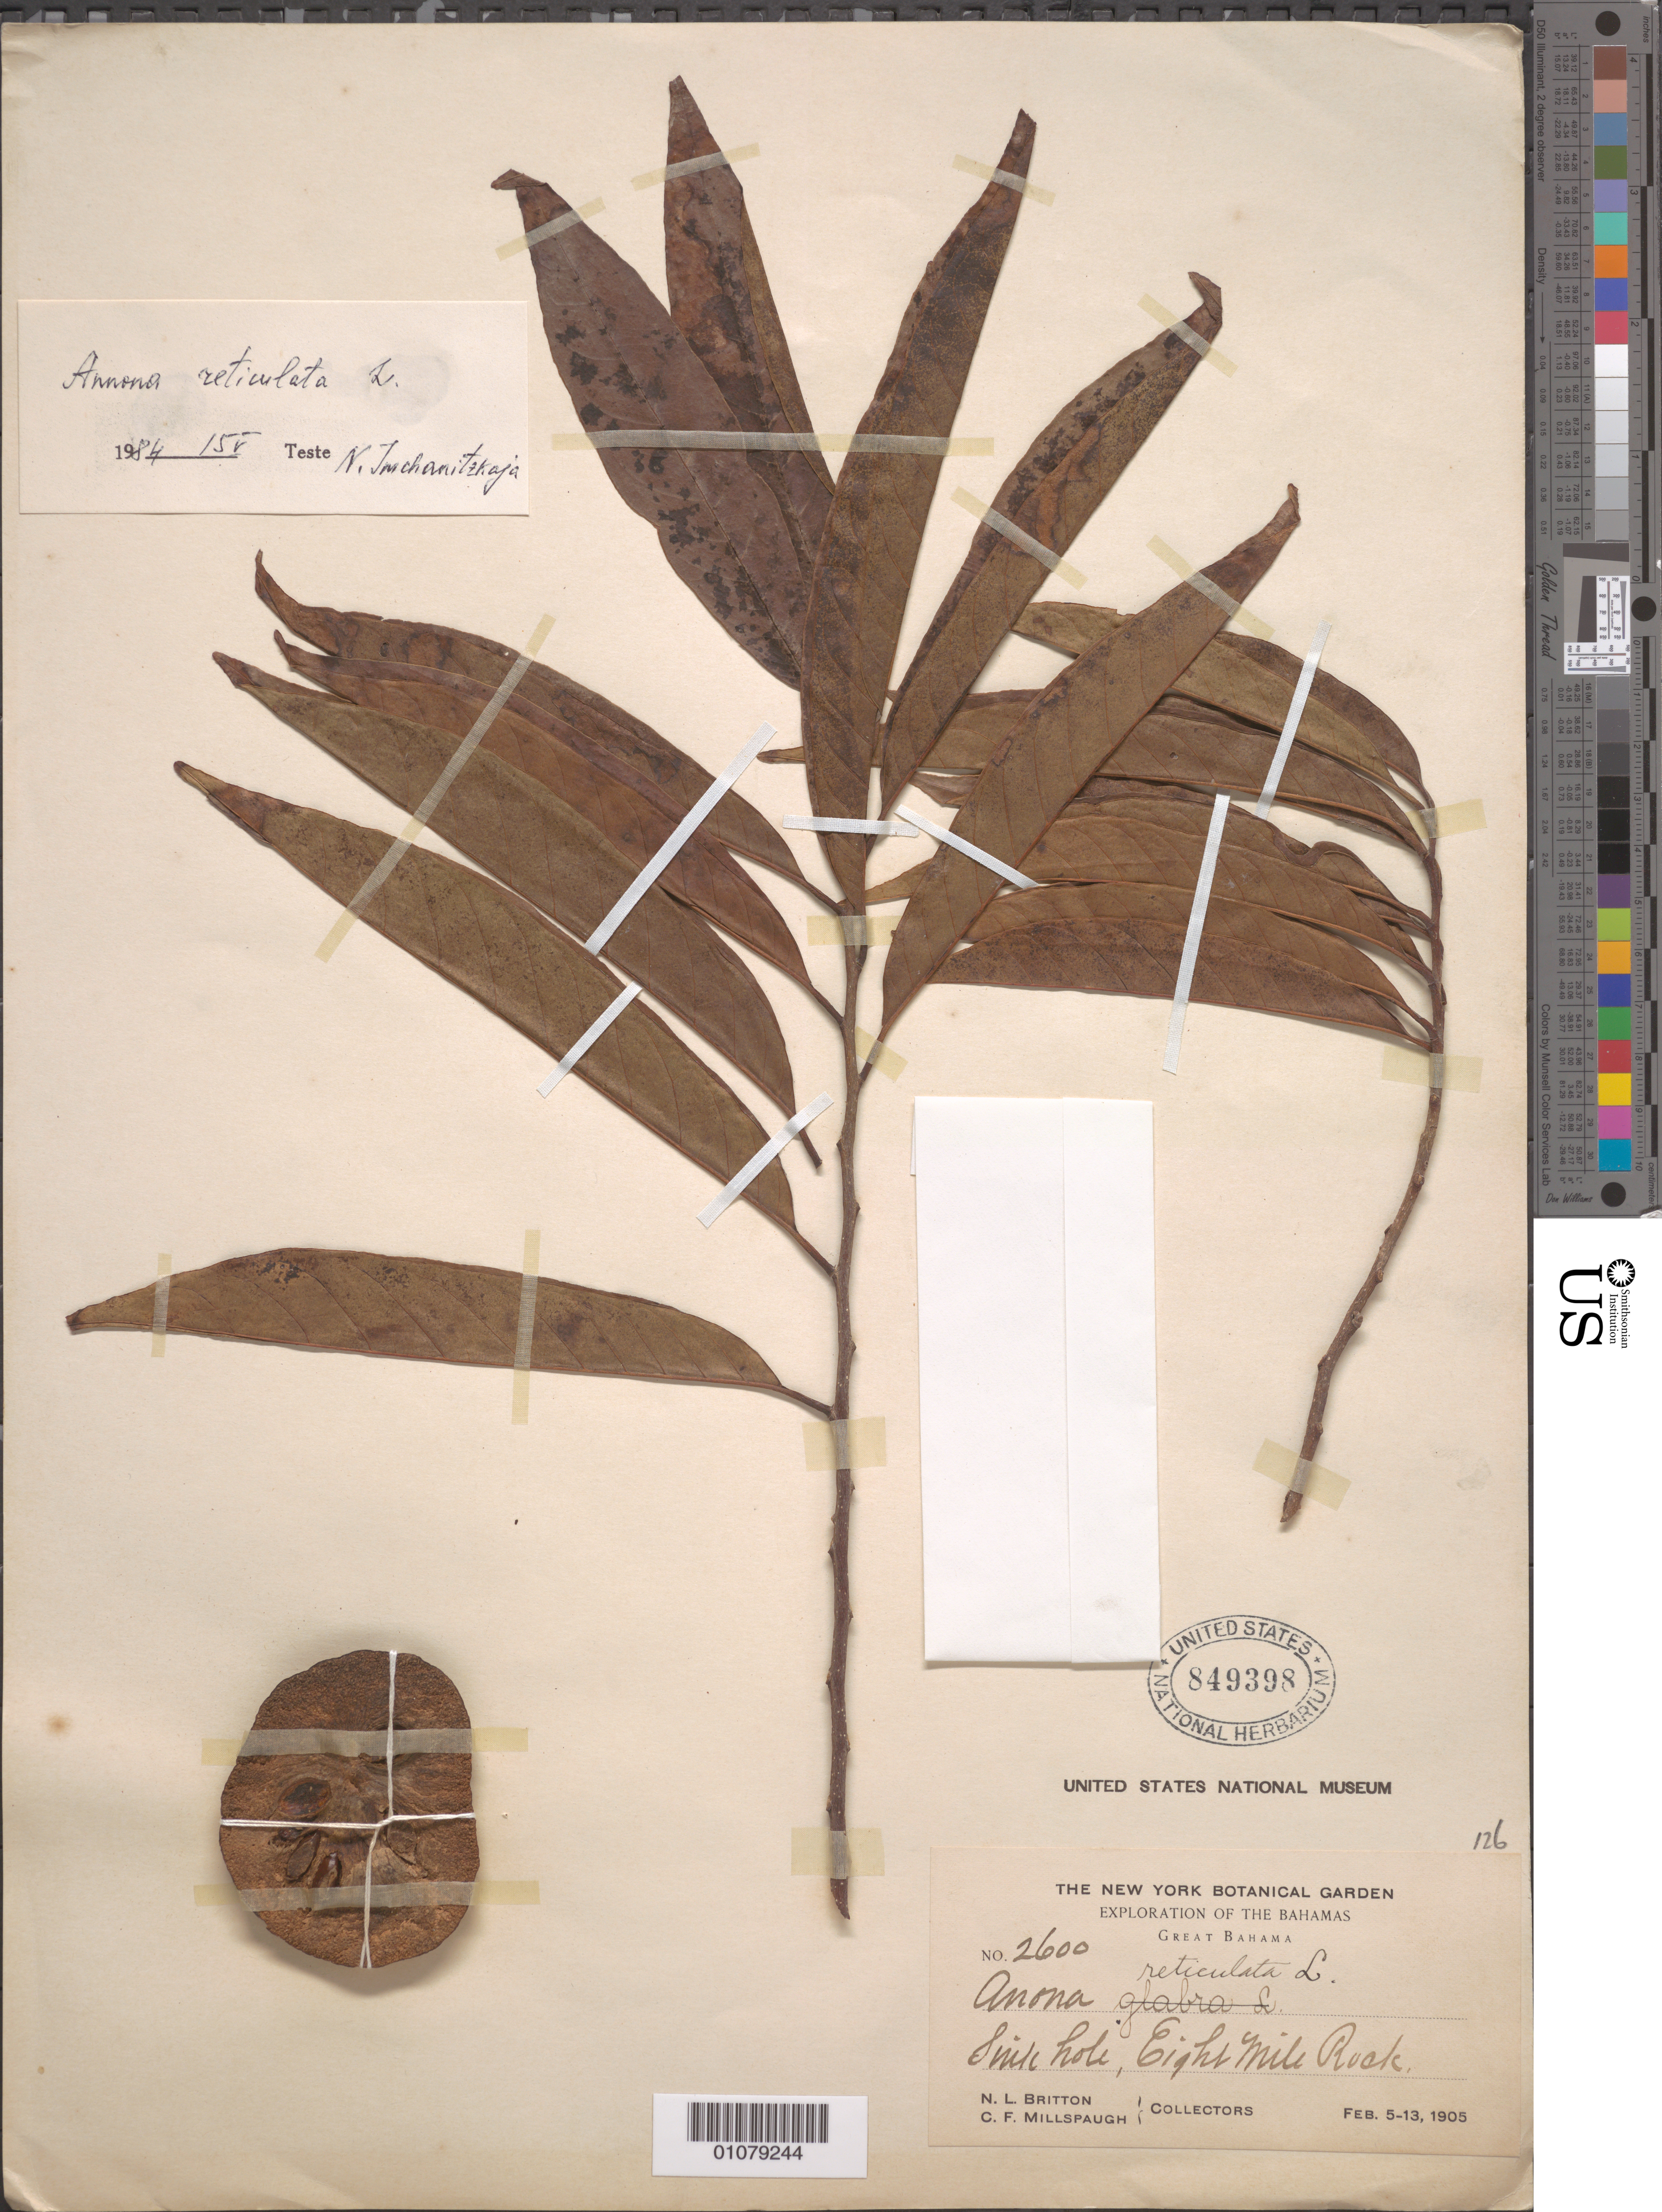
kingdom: Plantae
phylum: Tracheophyta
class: Magnoliopsida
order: Magnoliales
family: Annonaceae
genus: Annona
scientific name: Annona reticulata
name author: L.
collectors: N. Britton & C. F. Millspaugh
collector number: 2600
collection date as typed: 05 Feb 1905 to 13 Feb 1905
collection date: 1905-02-05/1905-02-13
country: Bahamas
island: Great Bahama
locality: Great Bahama, (hard to read) 8 mile hole, Eight mile Rock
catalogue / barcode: US 849398